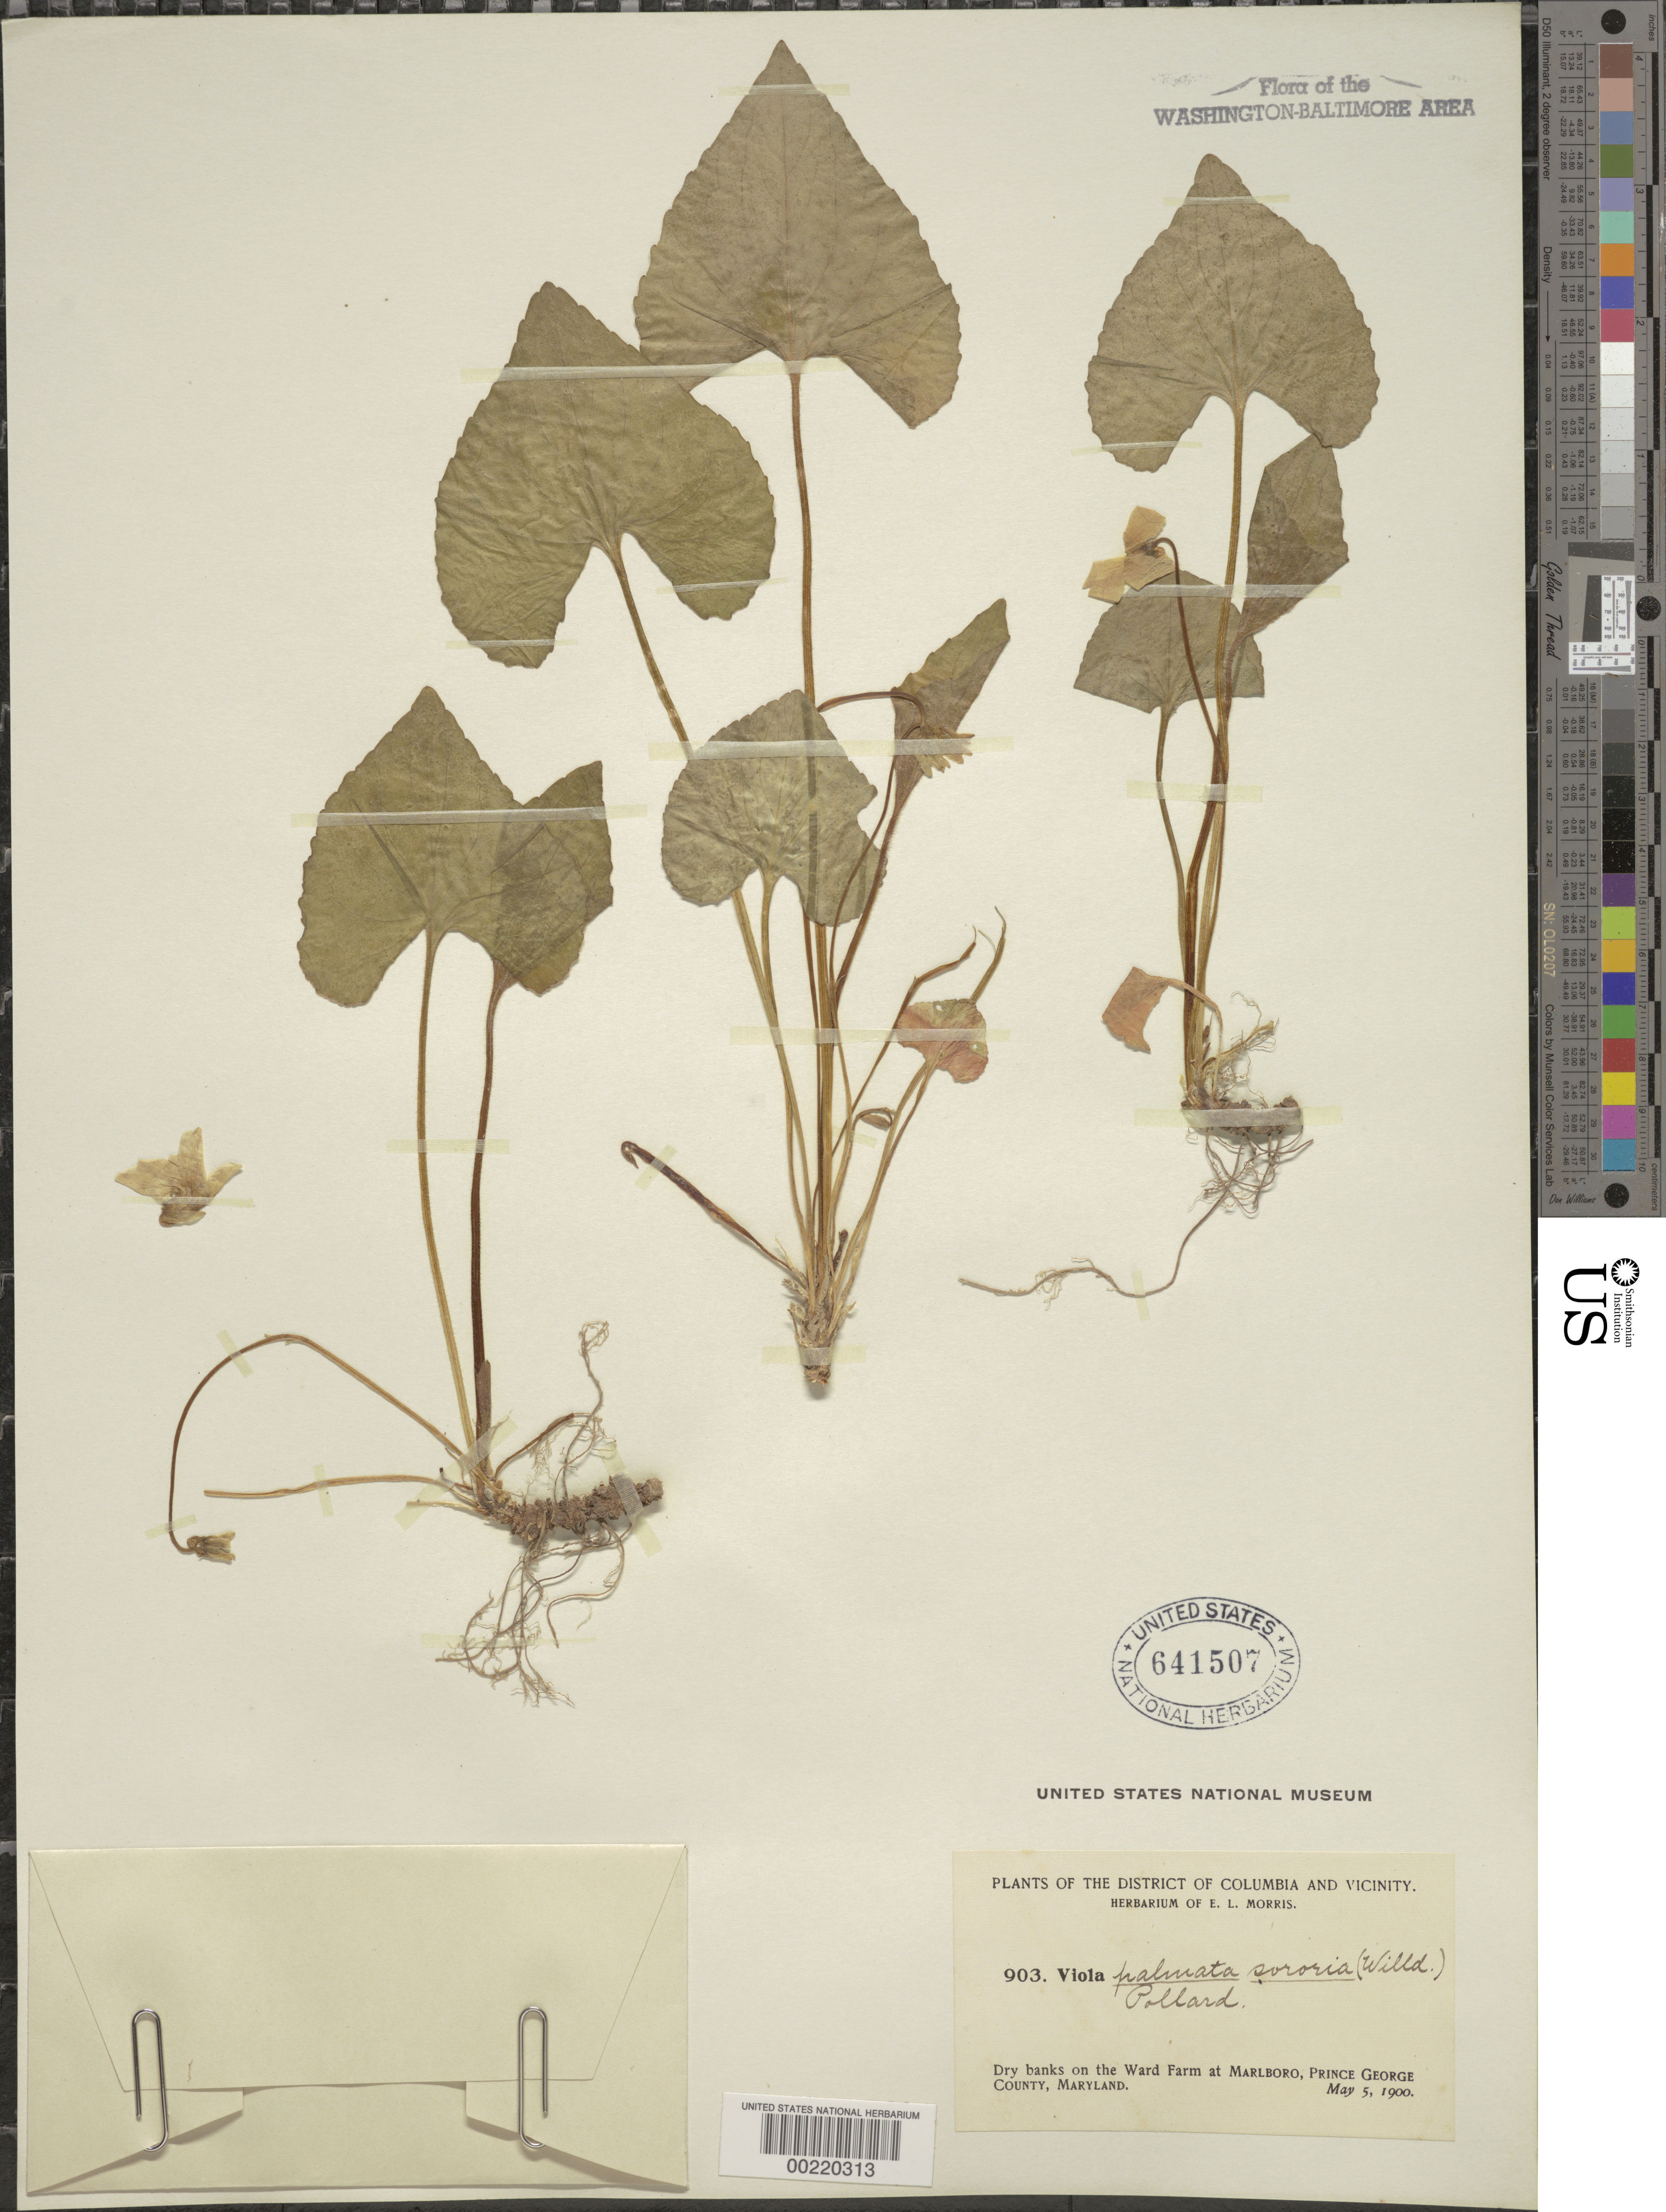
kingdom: Plantae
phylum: Tracheophyta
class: Magnoliopsida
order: Malpighiales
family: Violaceae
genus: Viola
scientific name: Viola sororia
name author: Willd.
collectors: E. L. Morris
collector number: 903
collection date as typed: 05 May 1900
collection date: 1900-05-05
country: United States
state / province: Maryland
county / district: Prince George's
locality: Marlboro, Ward Farm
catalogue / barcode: US 641507